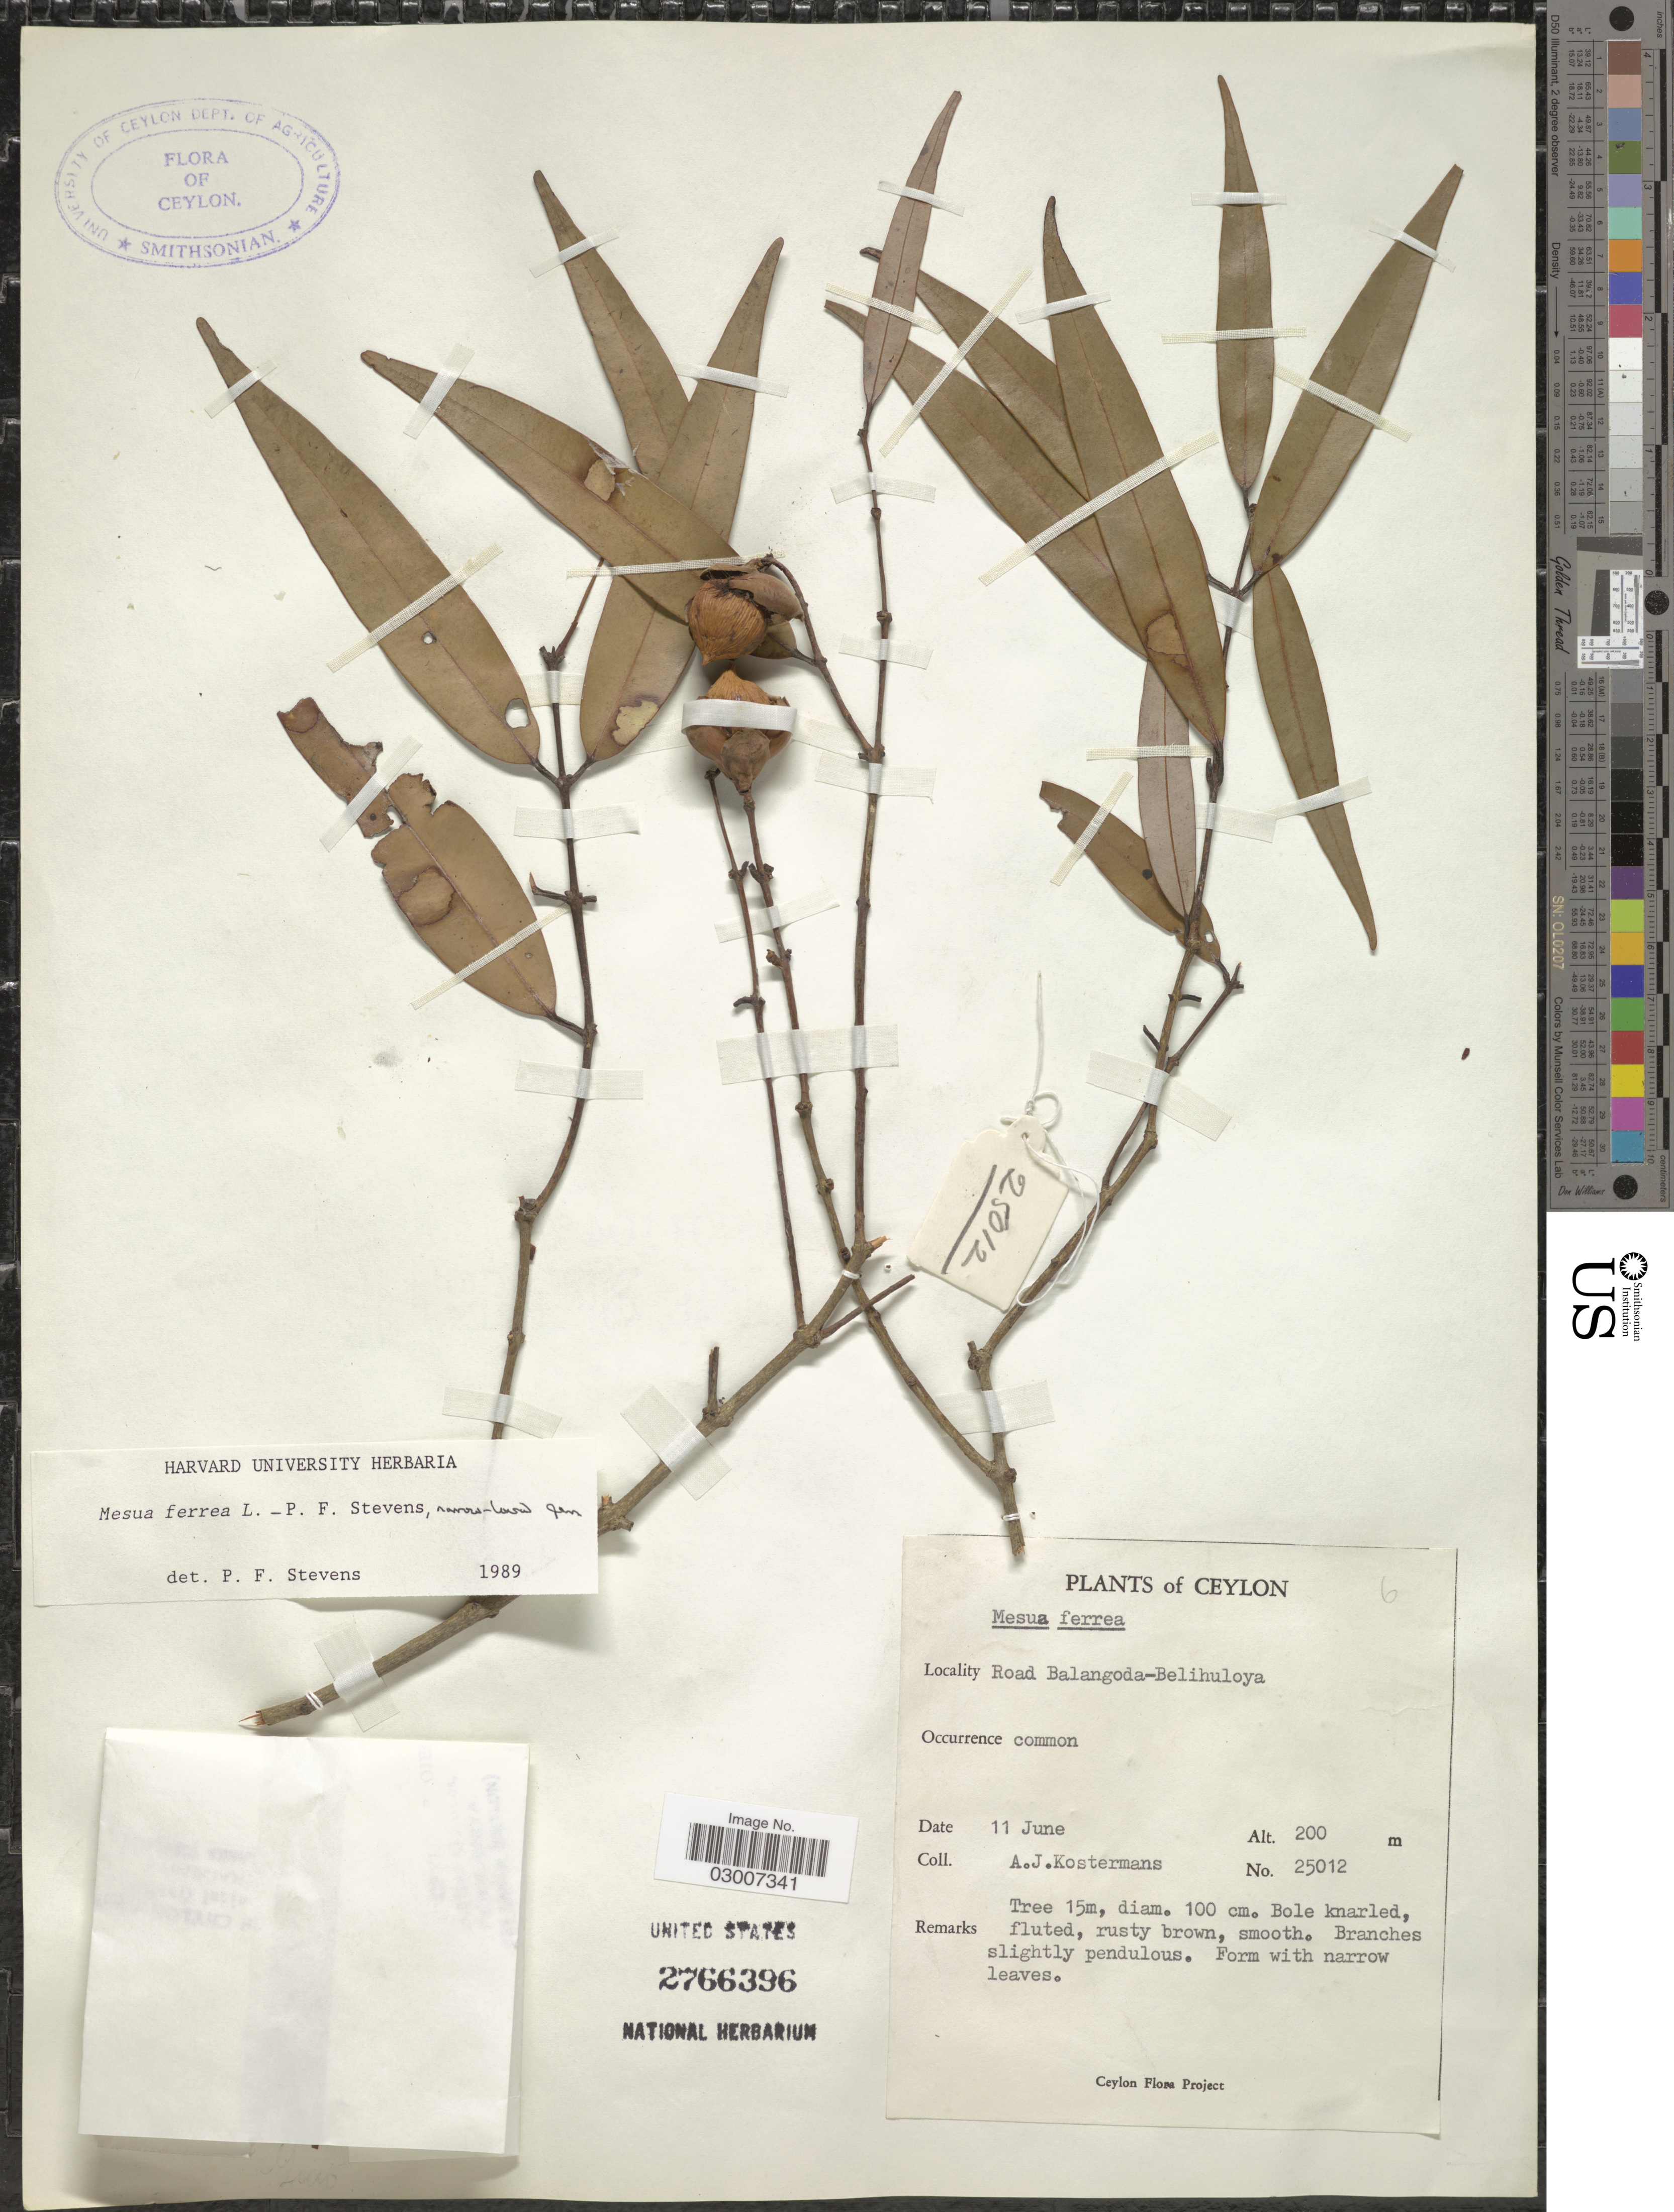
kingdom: Plantae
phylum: Tracheophyta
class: Magnoliopsida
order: Malpighiales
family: Calophyllaceae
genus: Mesua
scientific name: Mesua ferrea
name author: L.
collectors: A. J. G. Kostermans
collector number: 25012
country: Sri Lanka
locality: Ceylon. Road Balangoda-Belihuloya.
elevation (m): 200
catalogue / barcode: US 2766396